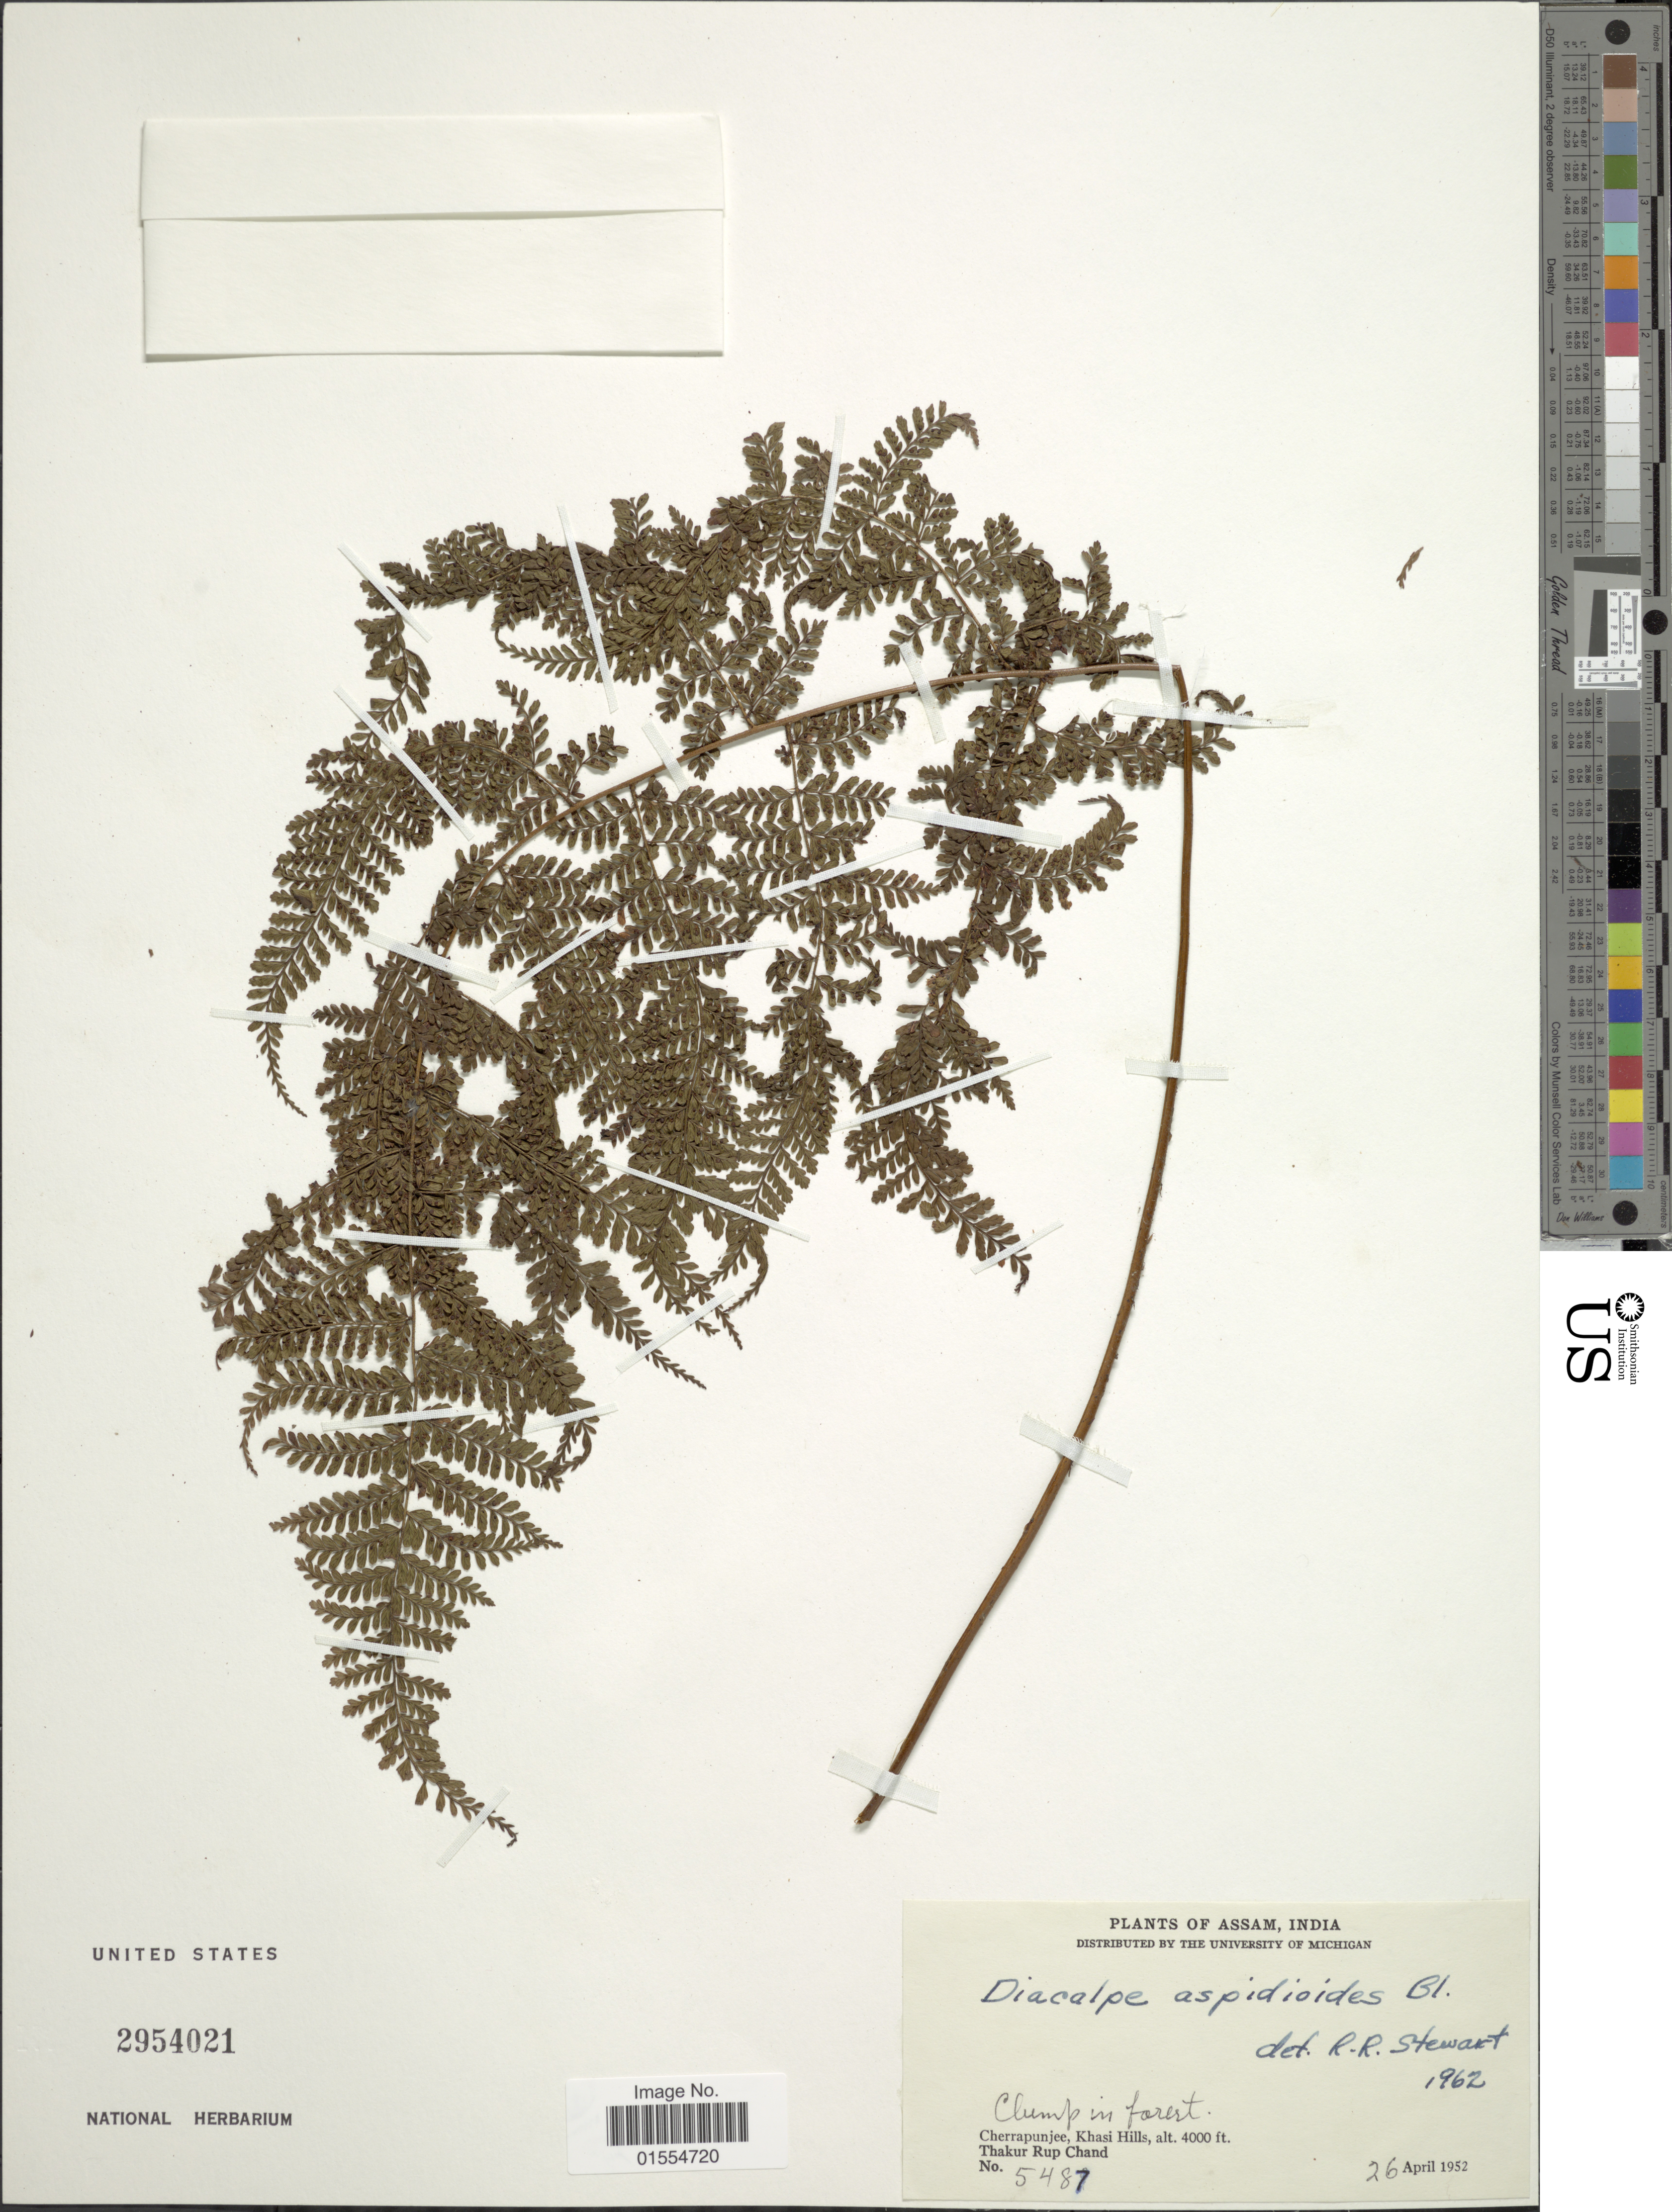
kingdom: Plantae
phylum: Tracheophyta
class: Polypodiopsida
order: Polypodiales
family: Dryopteridaceae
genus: Dryopteris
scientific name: Dryopteris pseudocaenopteris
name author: (Kunze) Li Bing Zhang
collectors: T. R. Chand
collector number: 5487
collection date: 1952-04-26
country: India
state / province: Meghalaya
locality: Assam, India, Cherrapunjee, Khasi Hills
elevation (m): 1219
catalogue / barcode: US 2954021